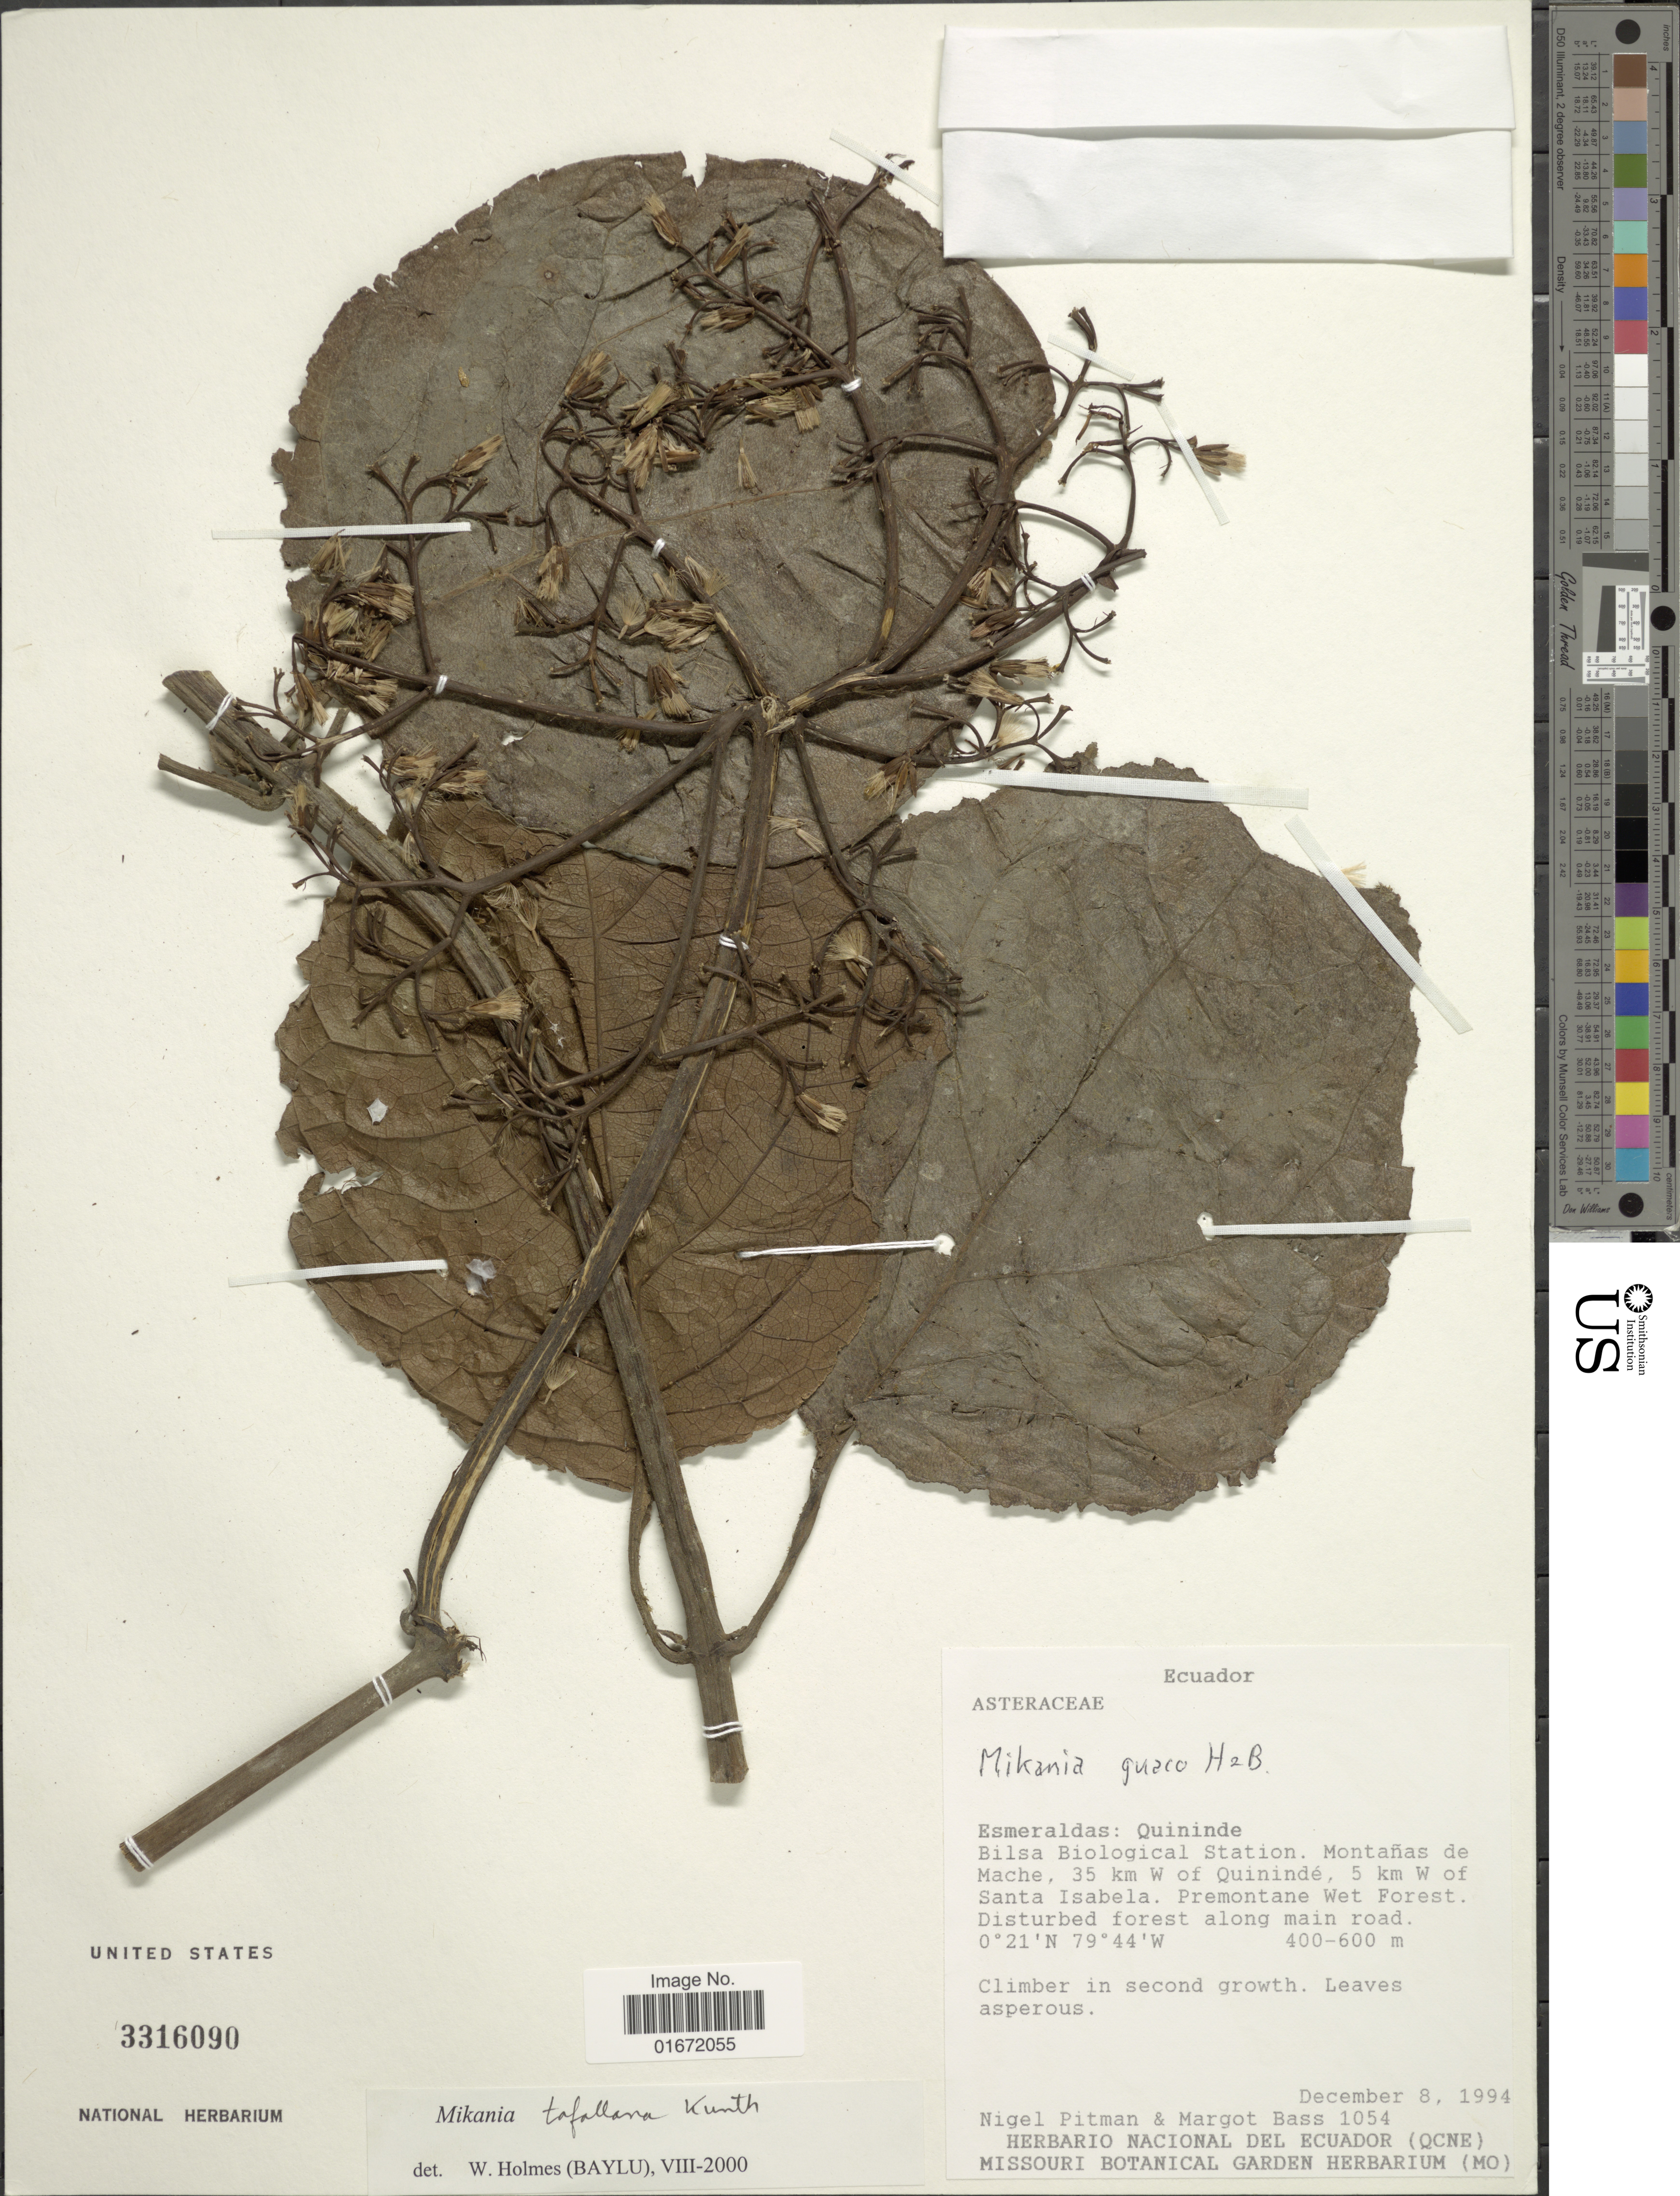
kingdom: Plantae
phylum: Tracheophyta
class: Magnoliopsida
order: Asterales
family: Asteraceae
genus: Mikania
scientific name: Mikania tafallana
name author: Kunth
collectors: N. Pitman & M. Bass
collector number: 1054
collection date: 1994-12-08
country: Ecuador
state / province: Esmeraldas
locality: Esmeraldas: Quininde. Bilsa Biological Station. Montañas de Mache, 35 km W of Quinindé, 5 km W of Santa Isabela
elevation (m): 400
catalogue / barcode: US 3316090